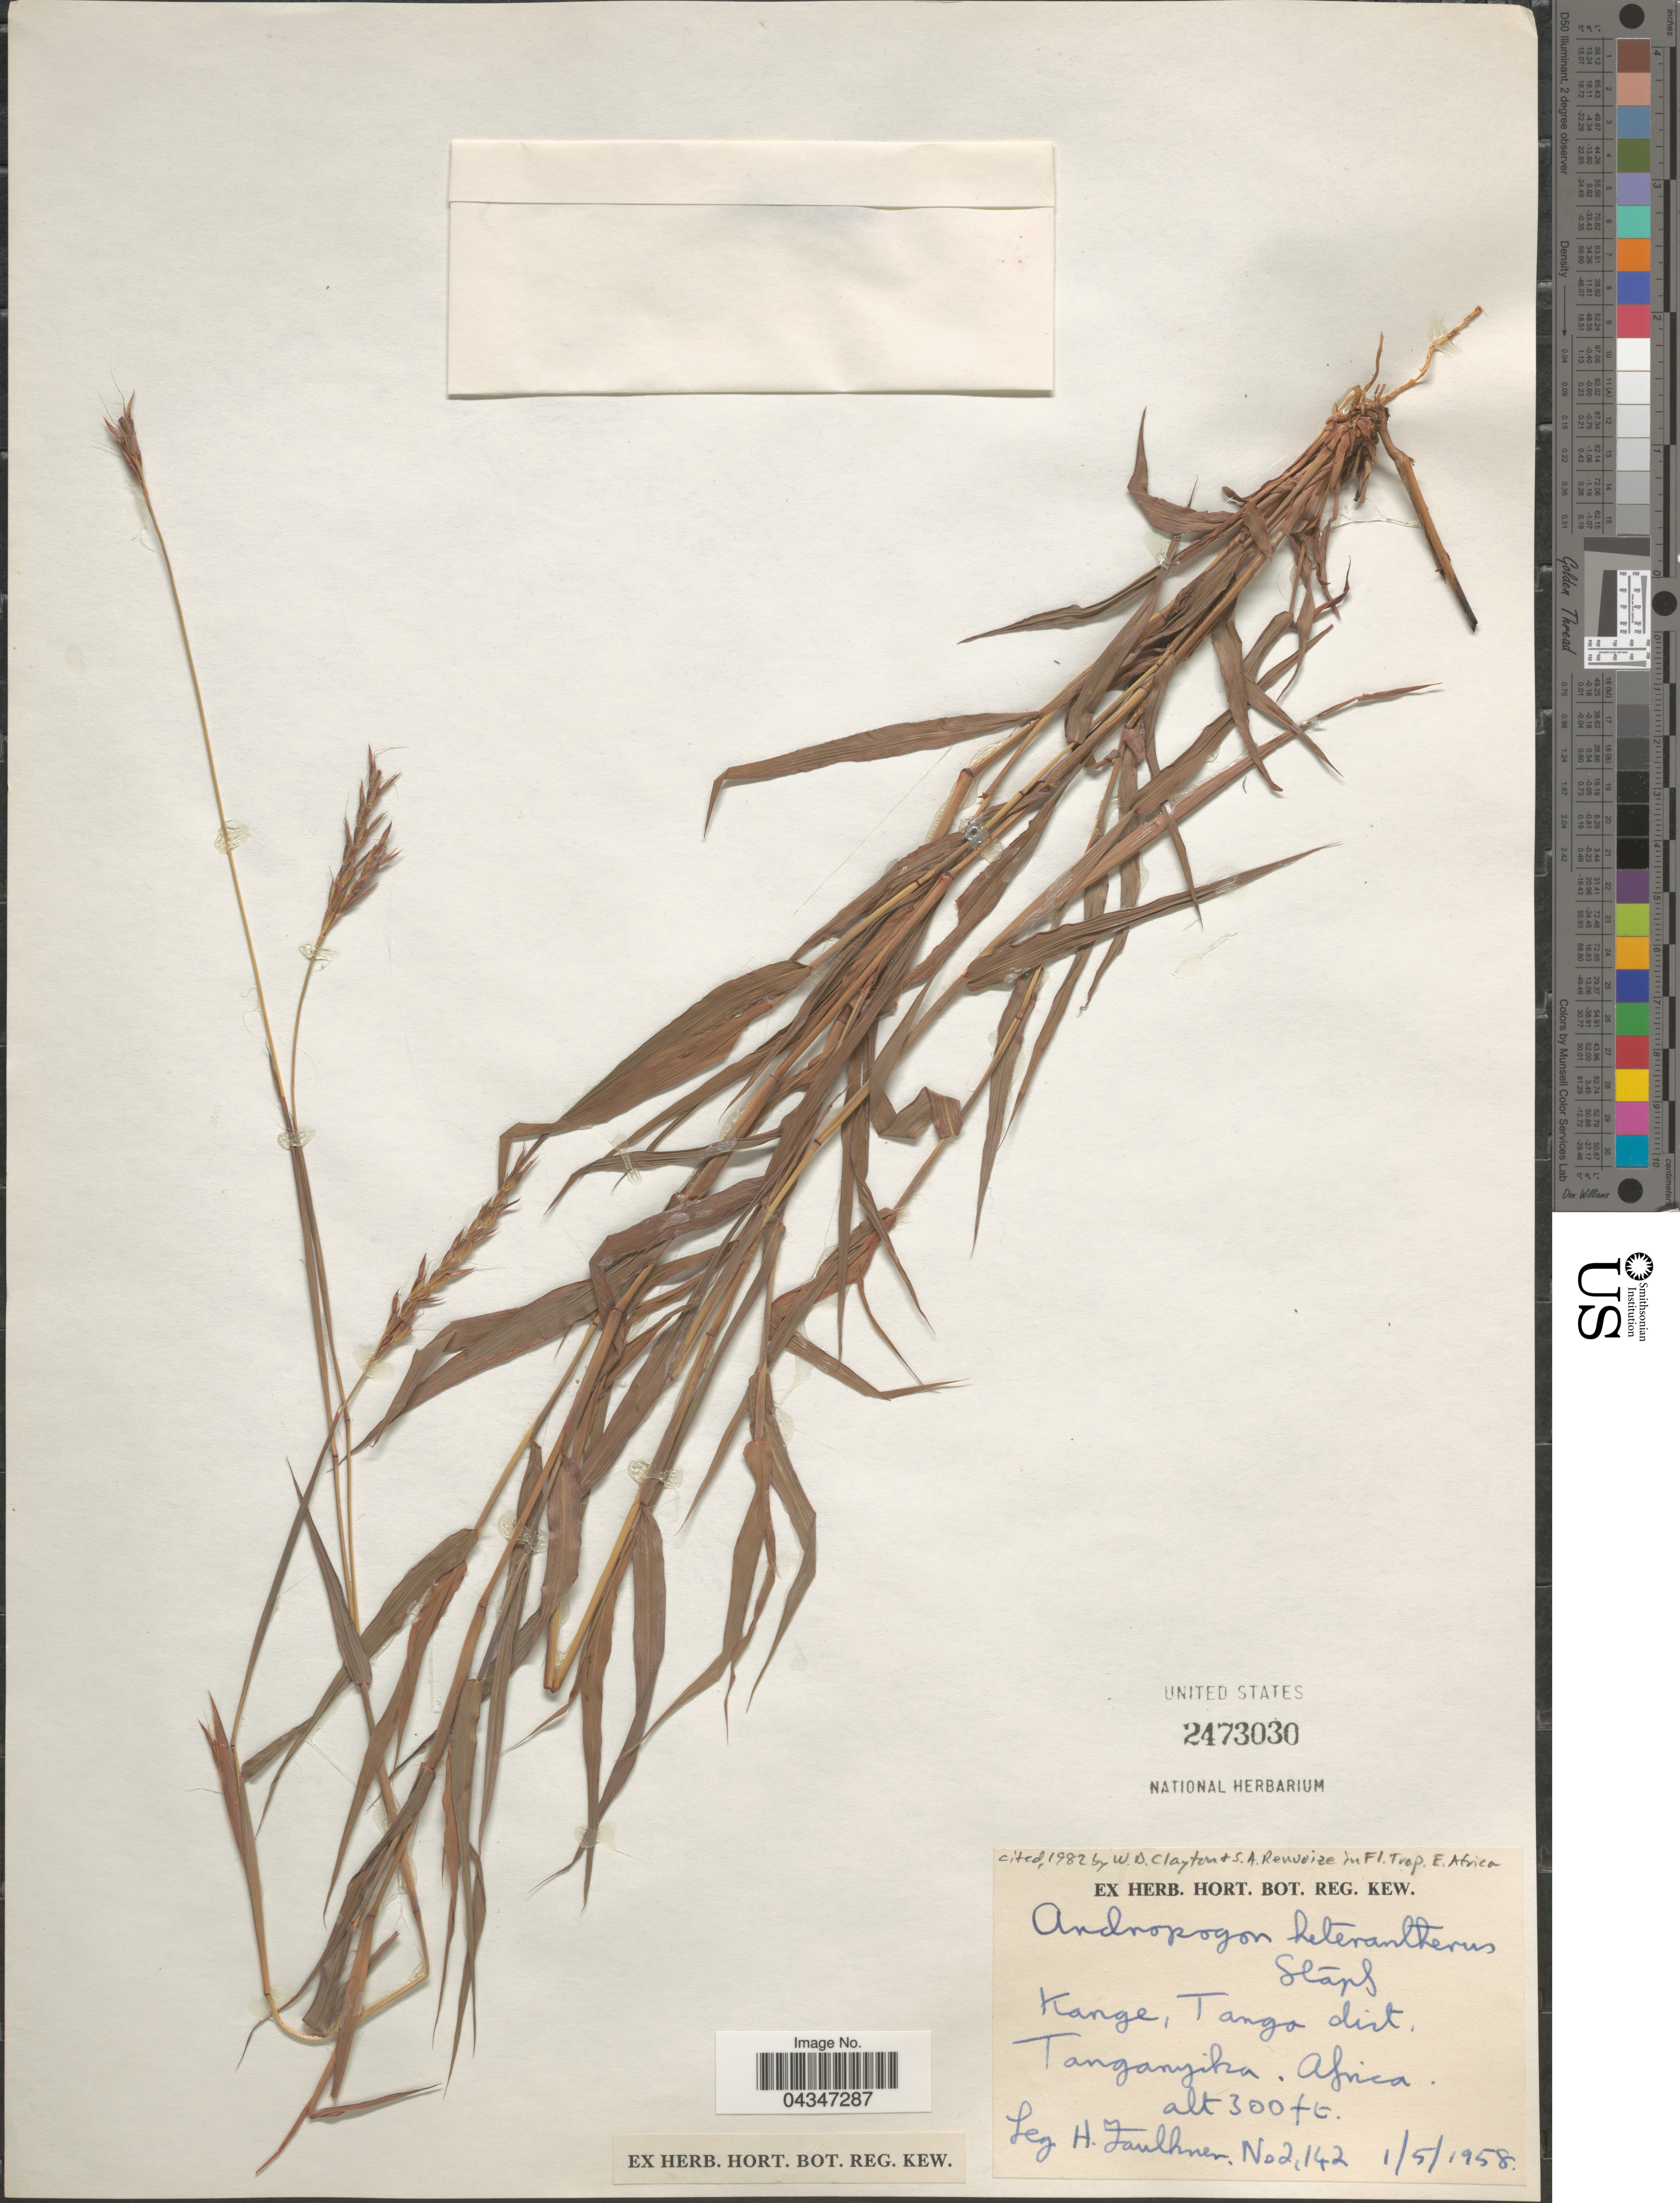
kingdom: Plantae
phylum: Tracheophyta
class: Liliopsida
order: Poales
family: Poaceae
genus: Andropogon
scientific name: Andropogon heterantherus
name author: Stapf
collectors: H. Faulkner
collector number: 2142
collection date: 1958-05-01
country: Tanzania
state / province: Tanga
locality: Kange, Tanga dist. Tanganyika.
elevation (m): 91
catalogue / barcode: US 2473030